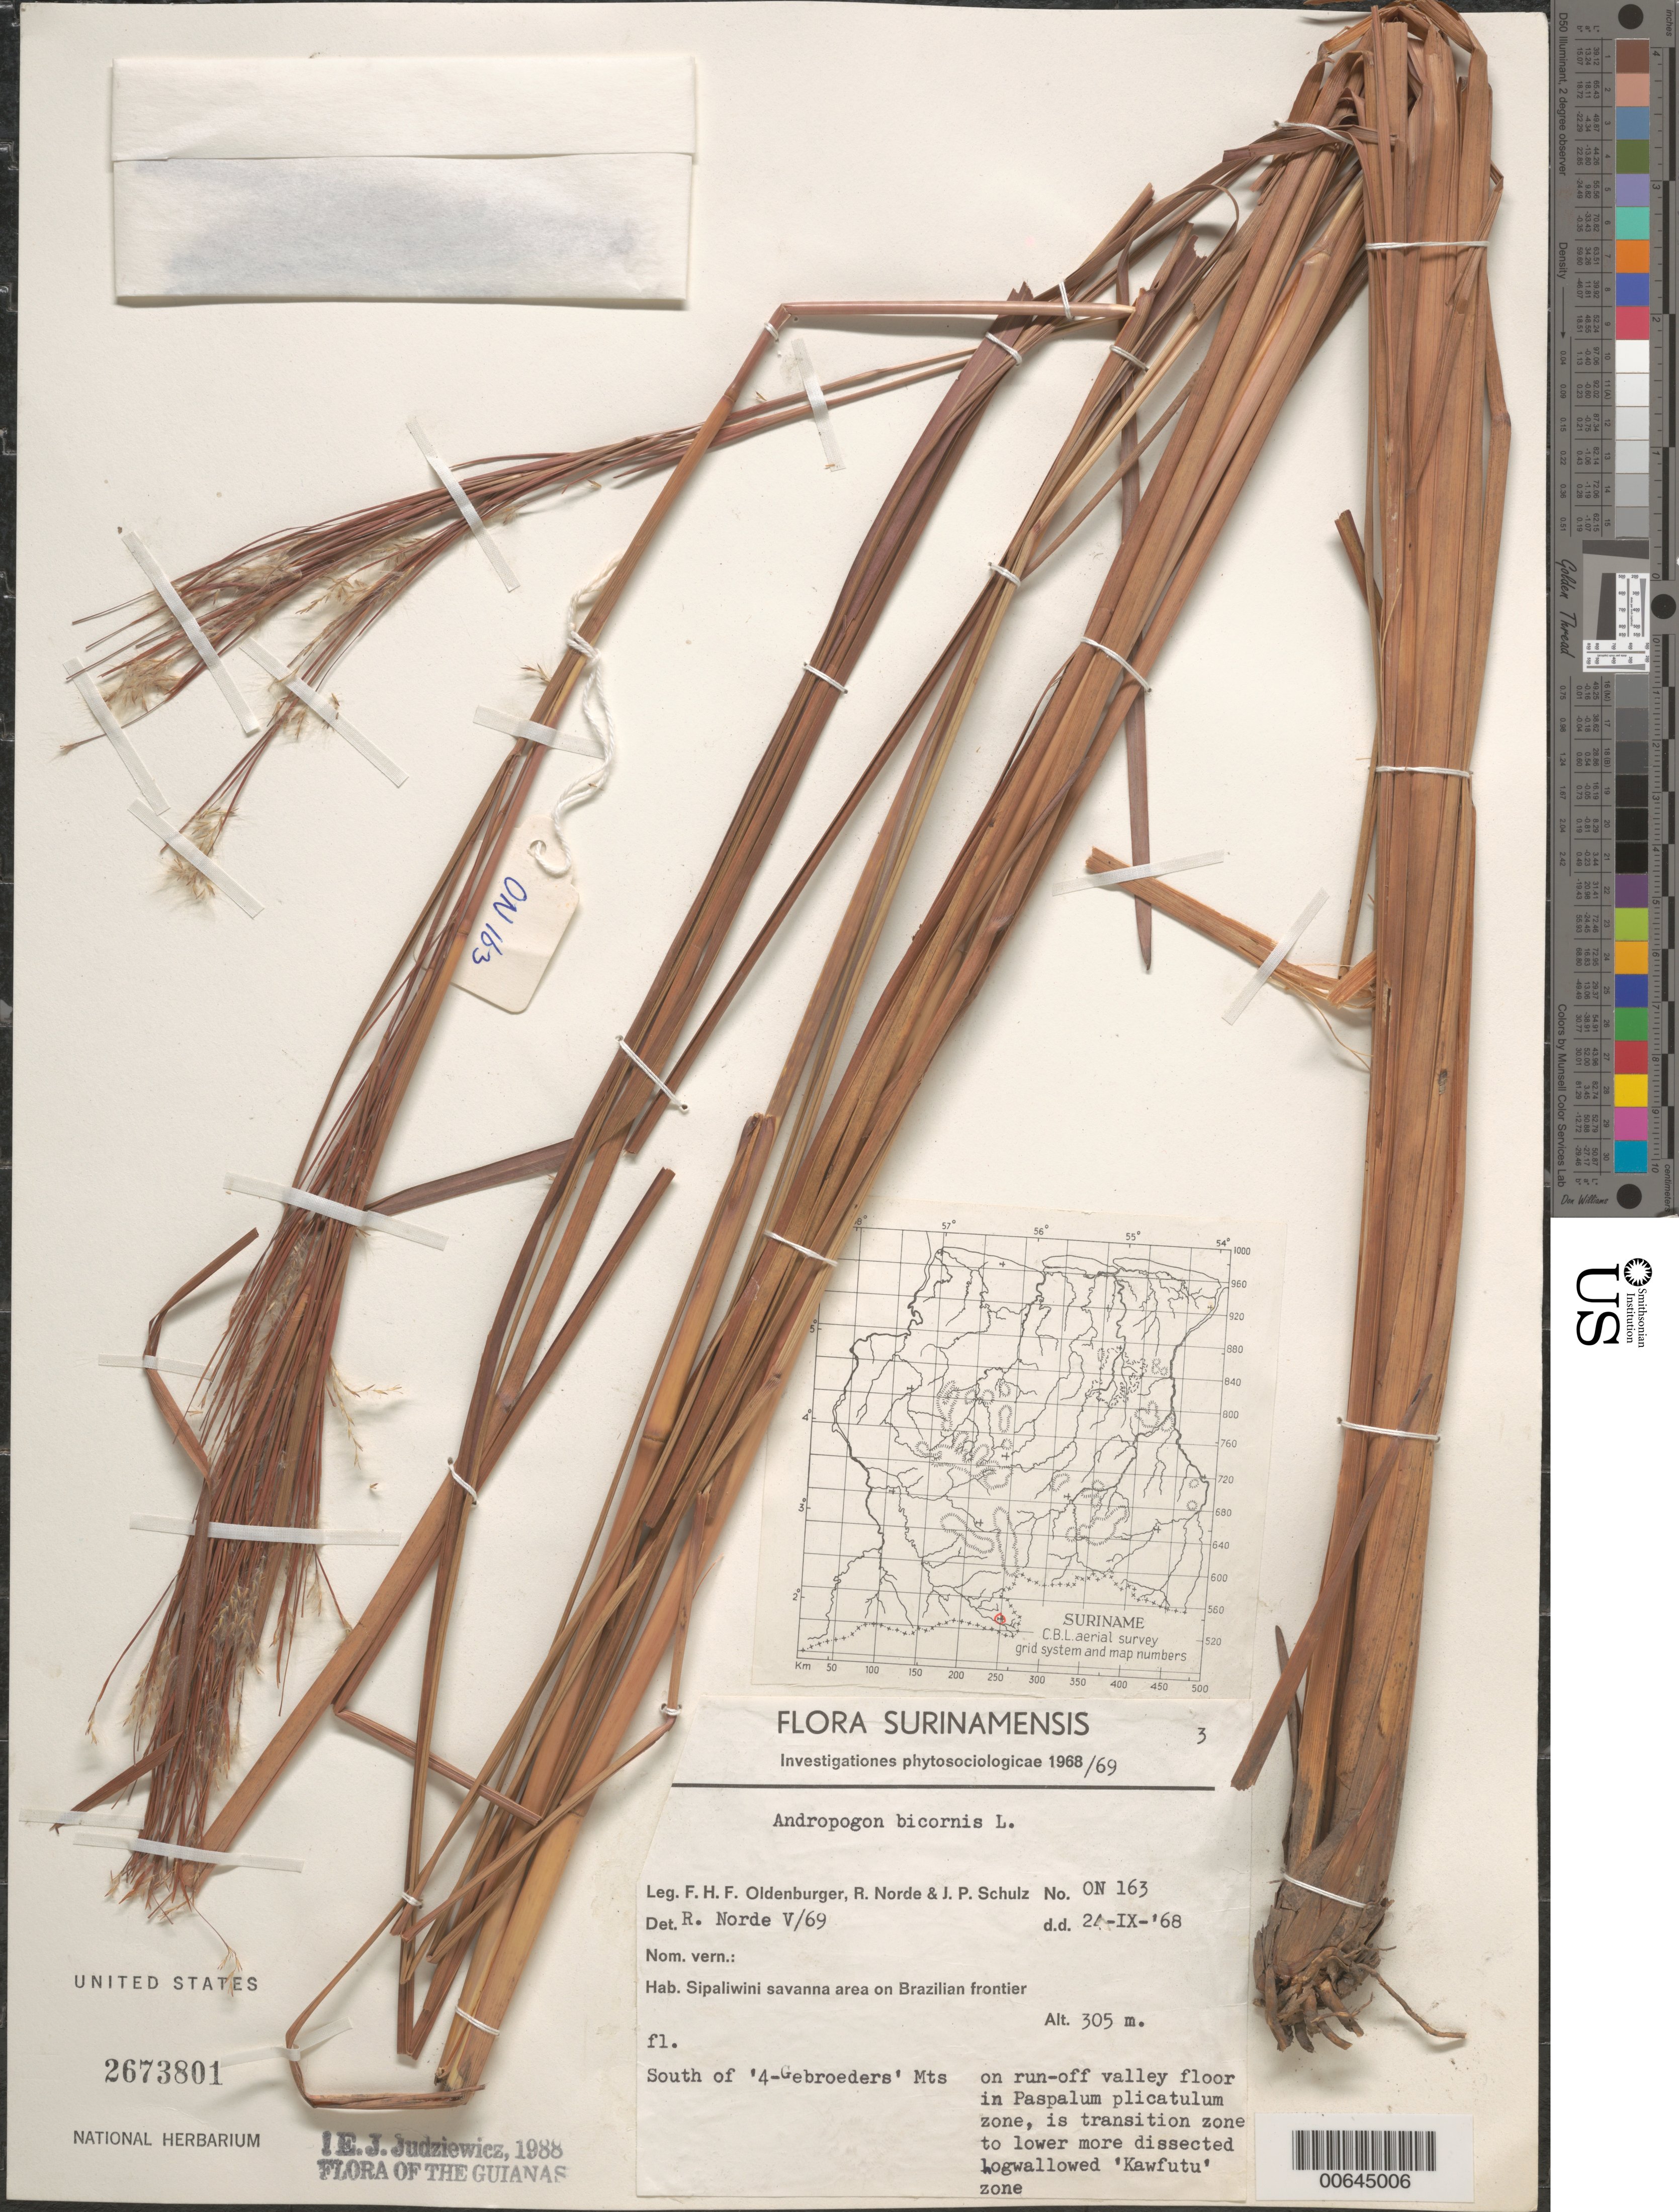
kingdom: Plantae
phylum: Tracheophyta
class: Liliopsida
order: Poales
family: Poaceae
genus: Andropogon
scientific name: Andropogon bicornis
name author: L.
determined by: Judziewicz, E. J.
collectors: F. Oldenburger, R. Norde & J. P. Schulz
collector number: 163 O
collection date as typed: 24-Sep-68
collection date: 1968-09-24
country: Suriname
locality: Sipaliwini Savanna, Brazilian frontier, S of '4-Gebroeders' Mts.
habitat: On runoff valley floor in Paspalum plicatulum zone, is transition zone to lower more dissected logwallowed 'Kawfutu' zone.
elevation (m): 305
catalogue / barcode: US 2673801